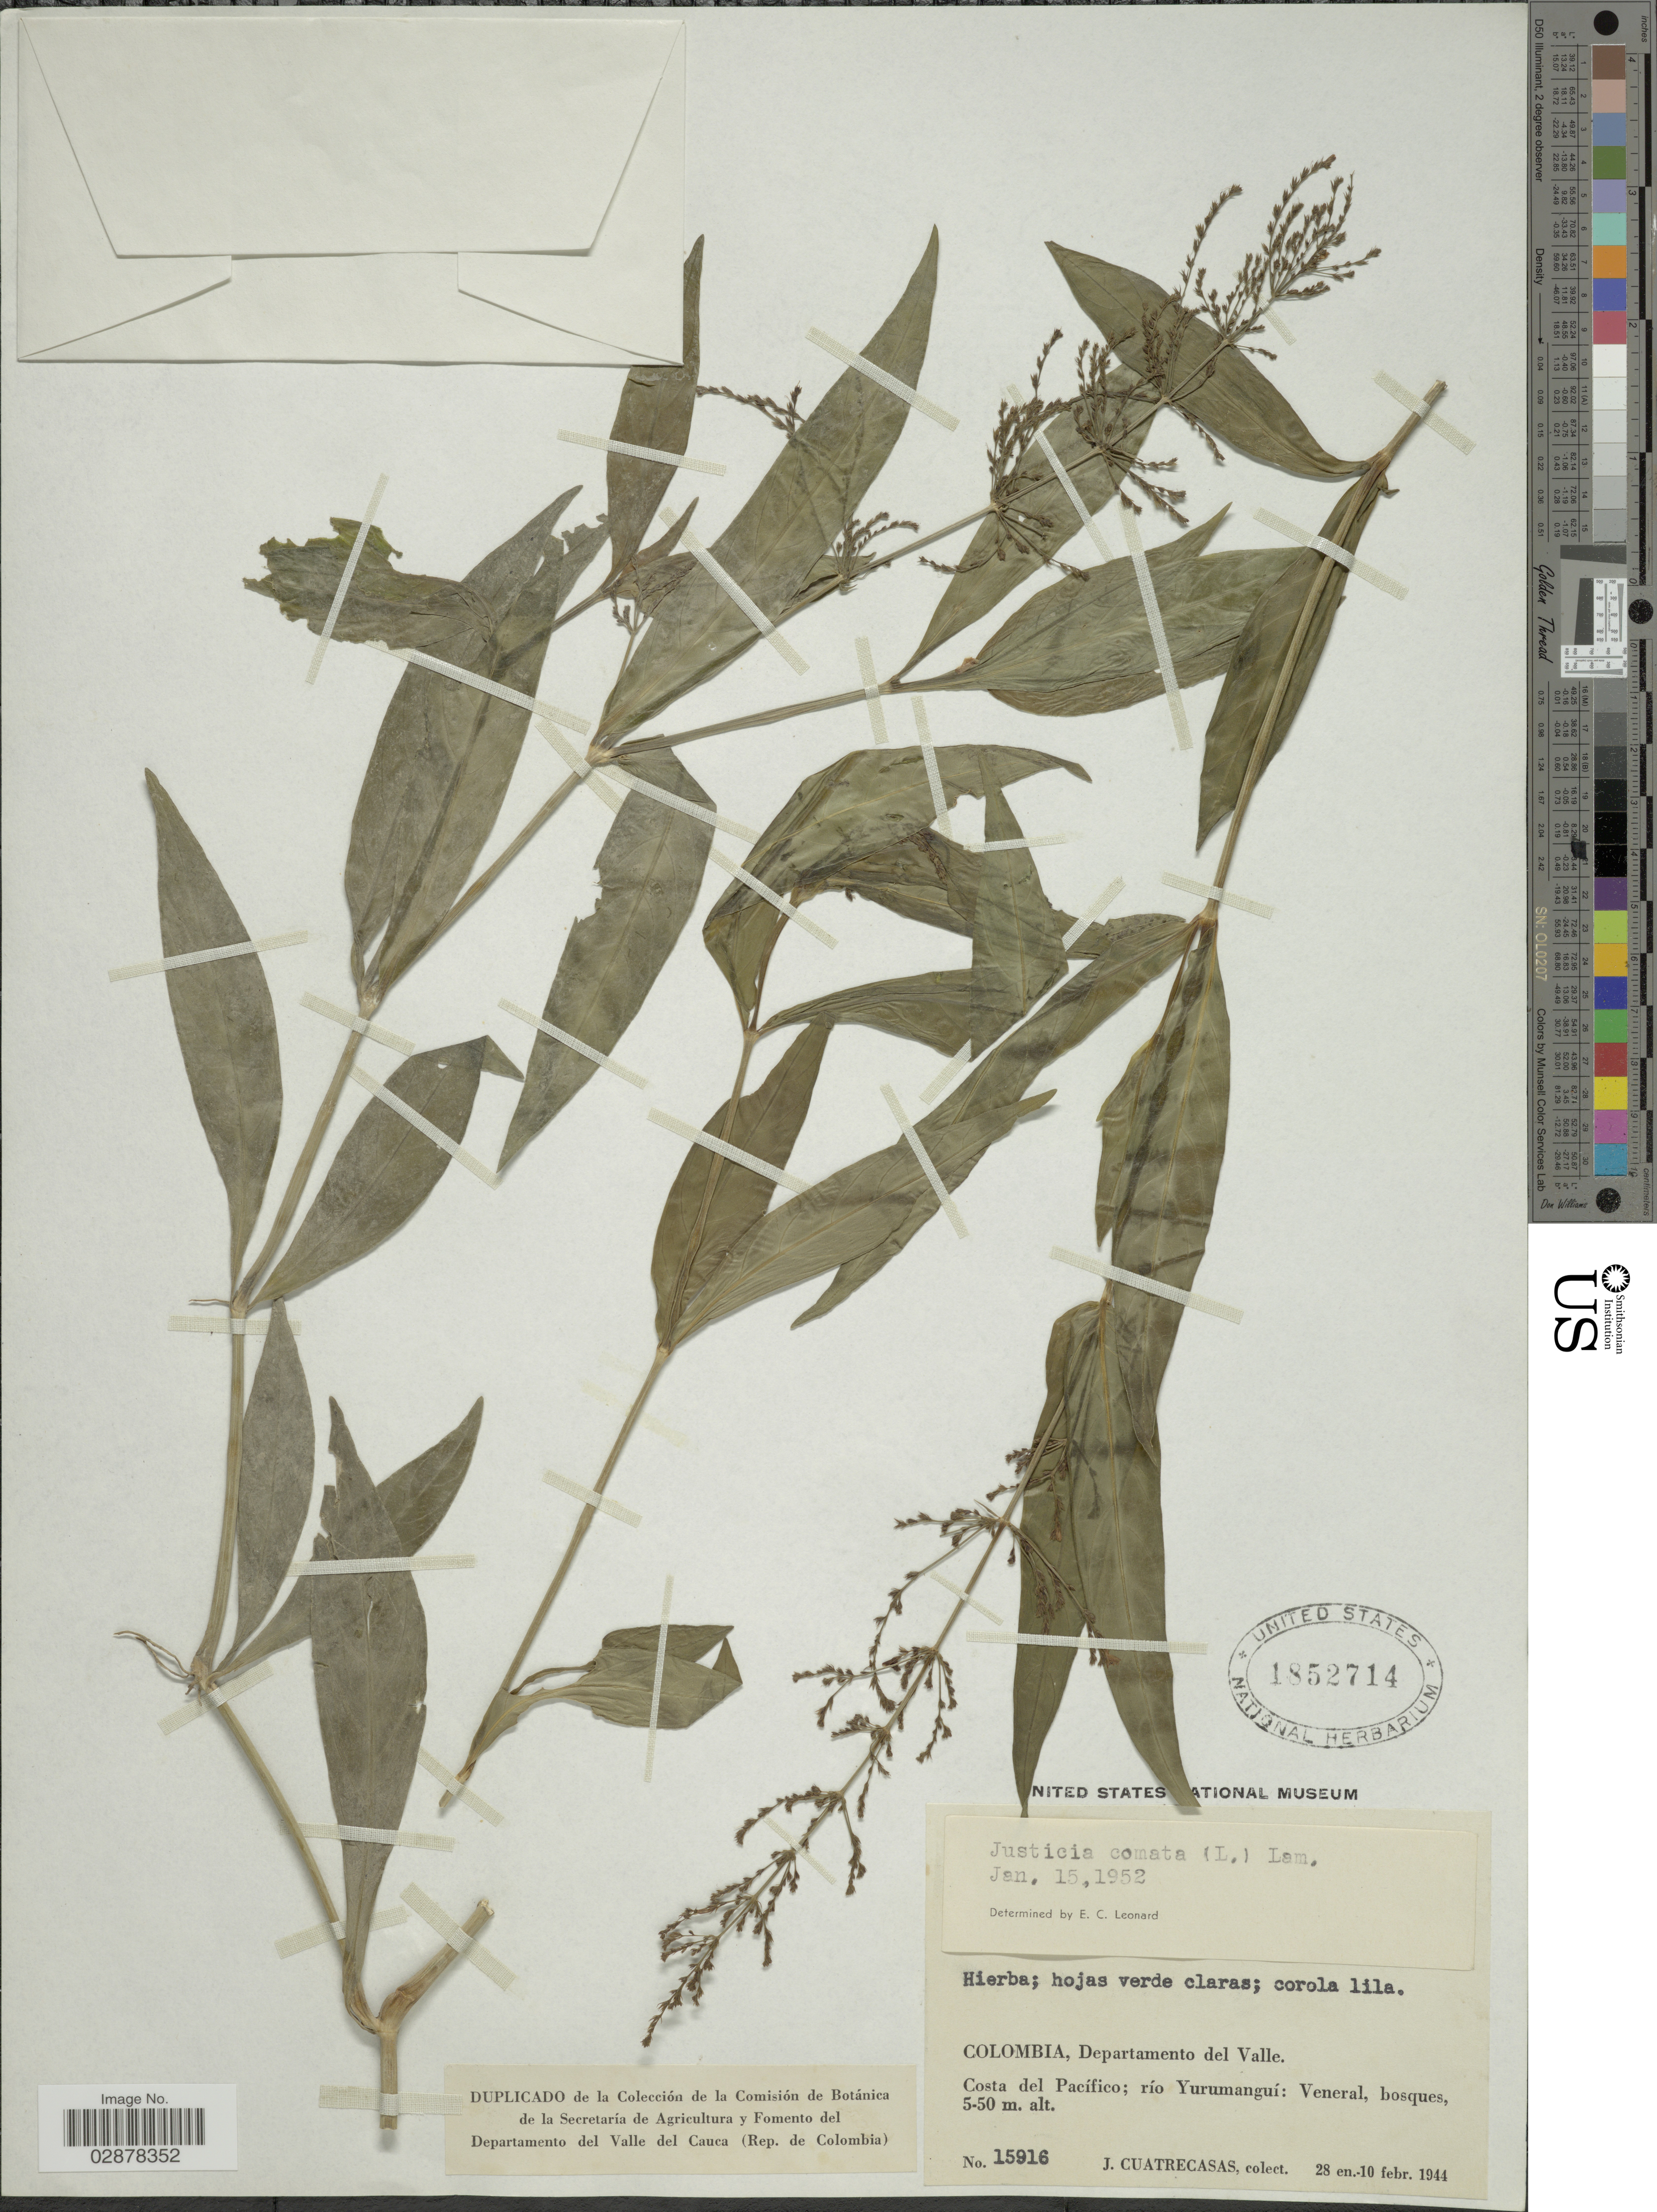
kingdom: Plantae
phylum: Tracheophyta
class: Magnoliopsida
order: Lamiales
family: Acanthaceae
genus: Justicia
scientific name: Justicia comata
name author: (L.) Lam.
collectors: J. Cuatrecasas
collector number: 15916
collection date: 1944-02-10/1944-02-28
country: Colombia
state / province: Valle del Cauca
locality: Departamento del Valle. Costa del Pacífico, río Yurumanguí: Veneral, bosques.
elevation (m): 5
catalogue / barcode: US 1852714